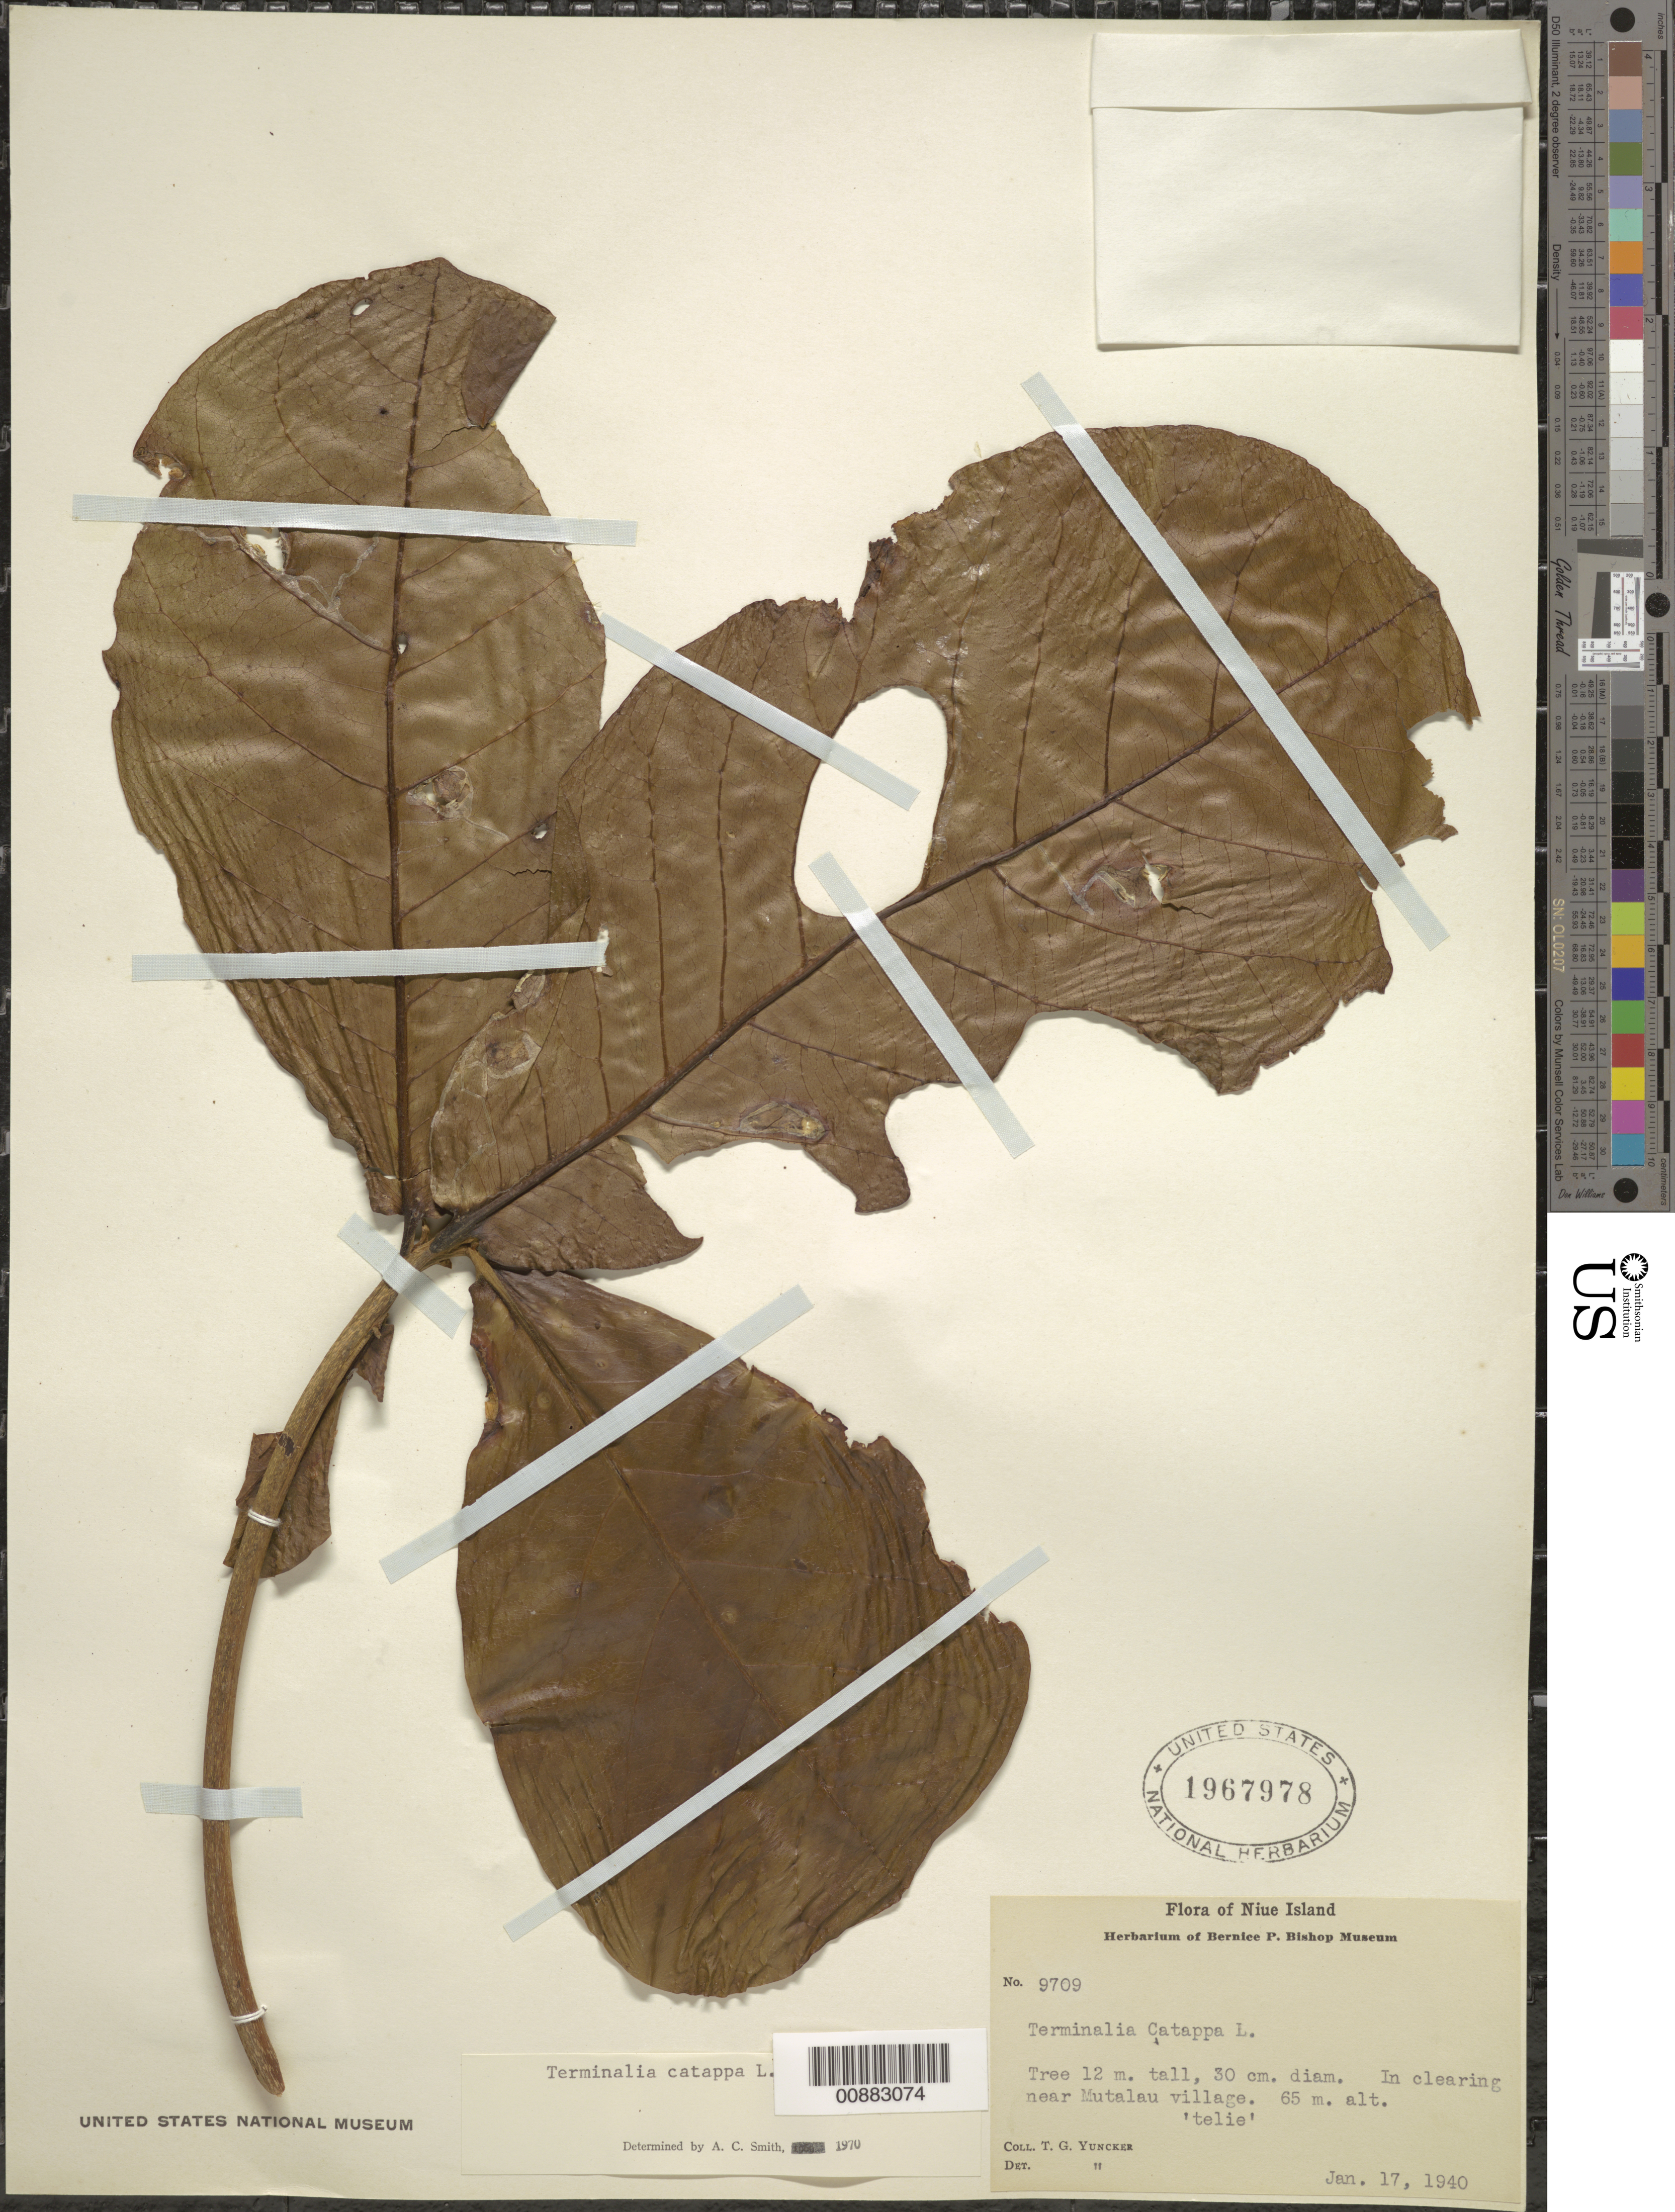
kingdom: Plantae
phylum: Tracheophyta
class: Magnoliopsida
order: Myrtales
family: Combretaceae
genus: Terminalia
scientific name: Terminalia catappa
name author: L.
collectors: T. G. Yuncker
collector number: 9709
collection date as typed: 17 Jan 1940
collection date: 1940-01-17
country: Niue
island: Niue I.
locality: in clearing near Mutalau village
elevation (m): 65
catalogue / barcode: US 1967978